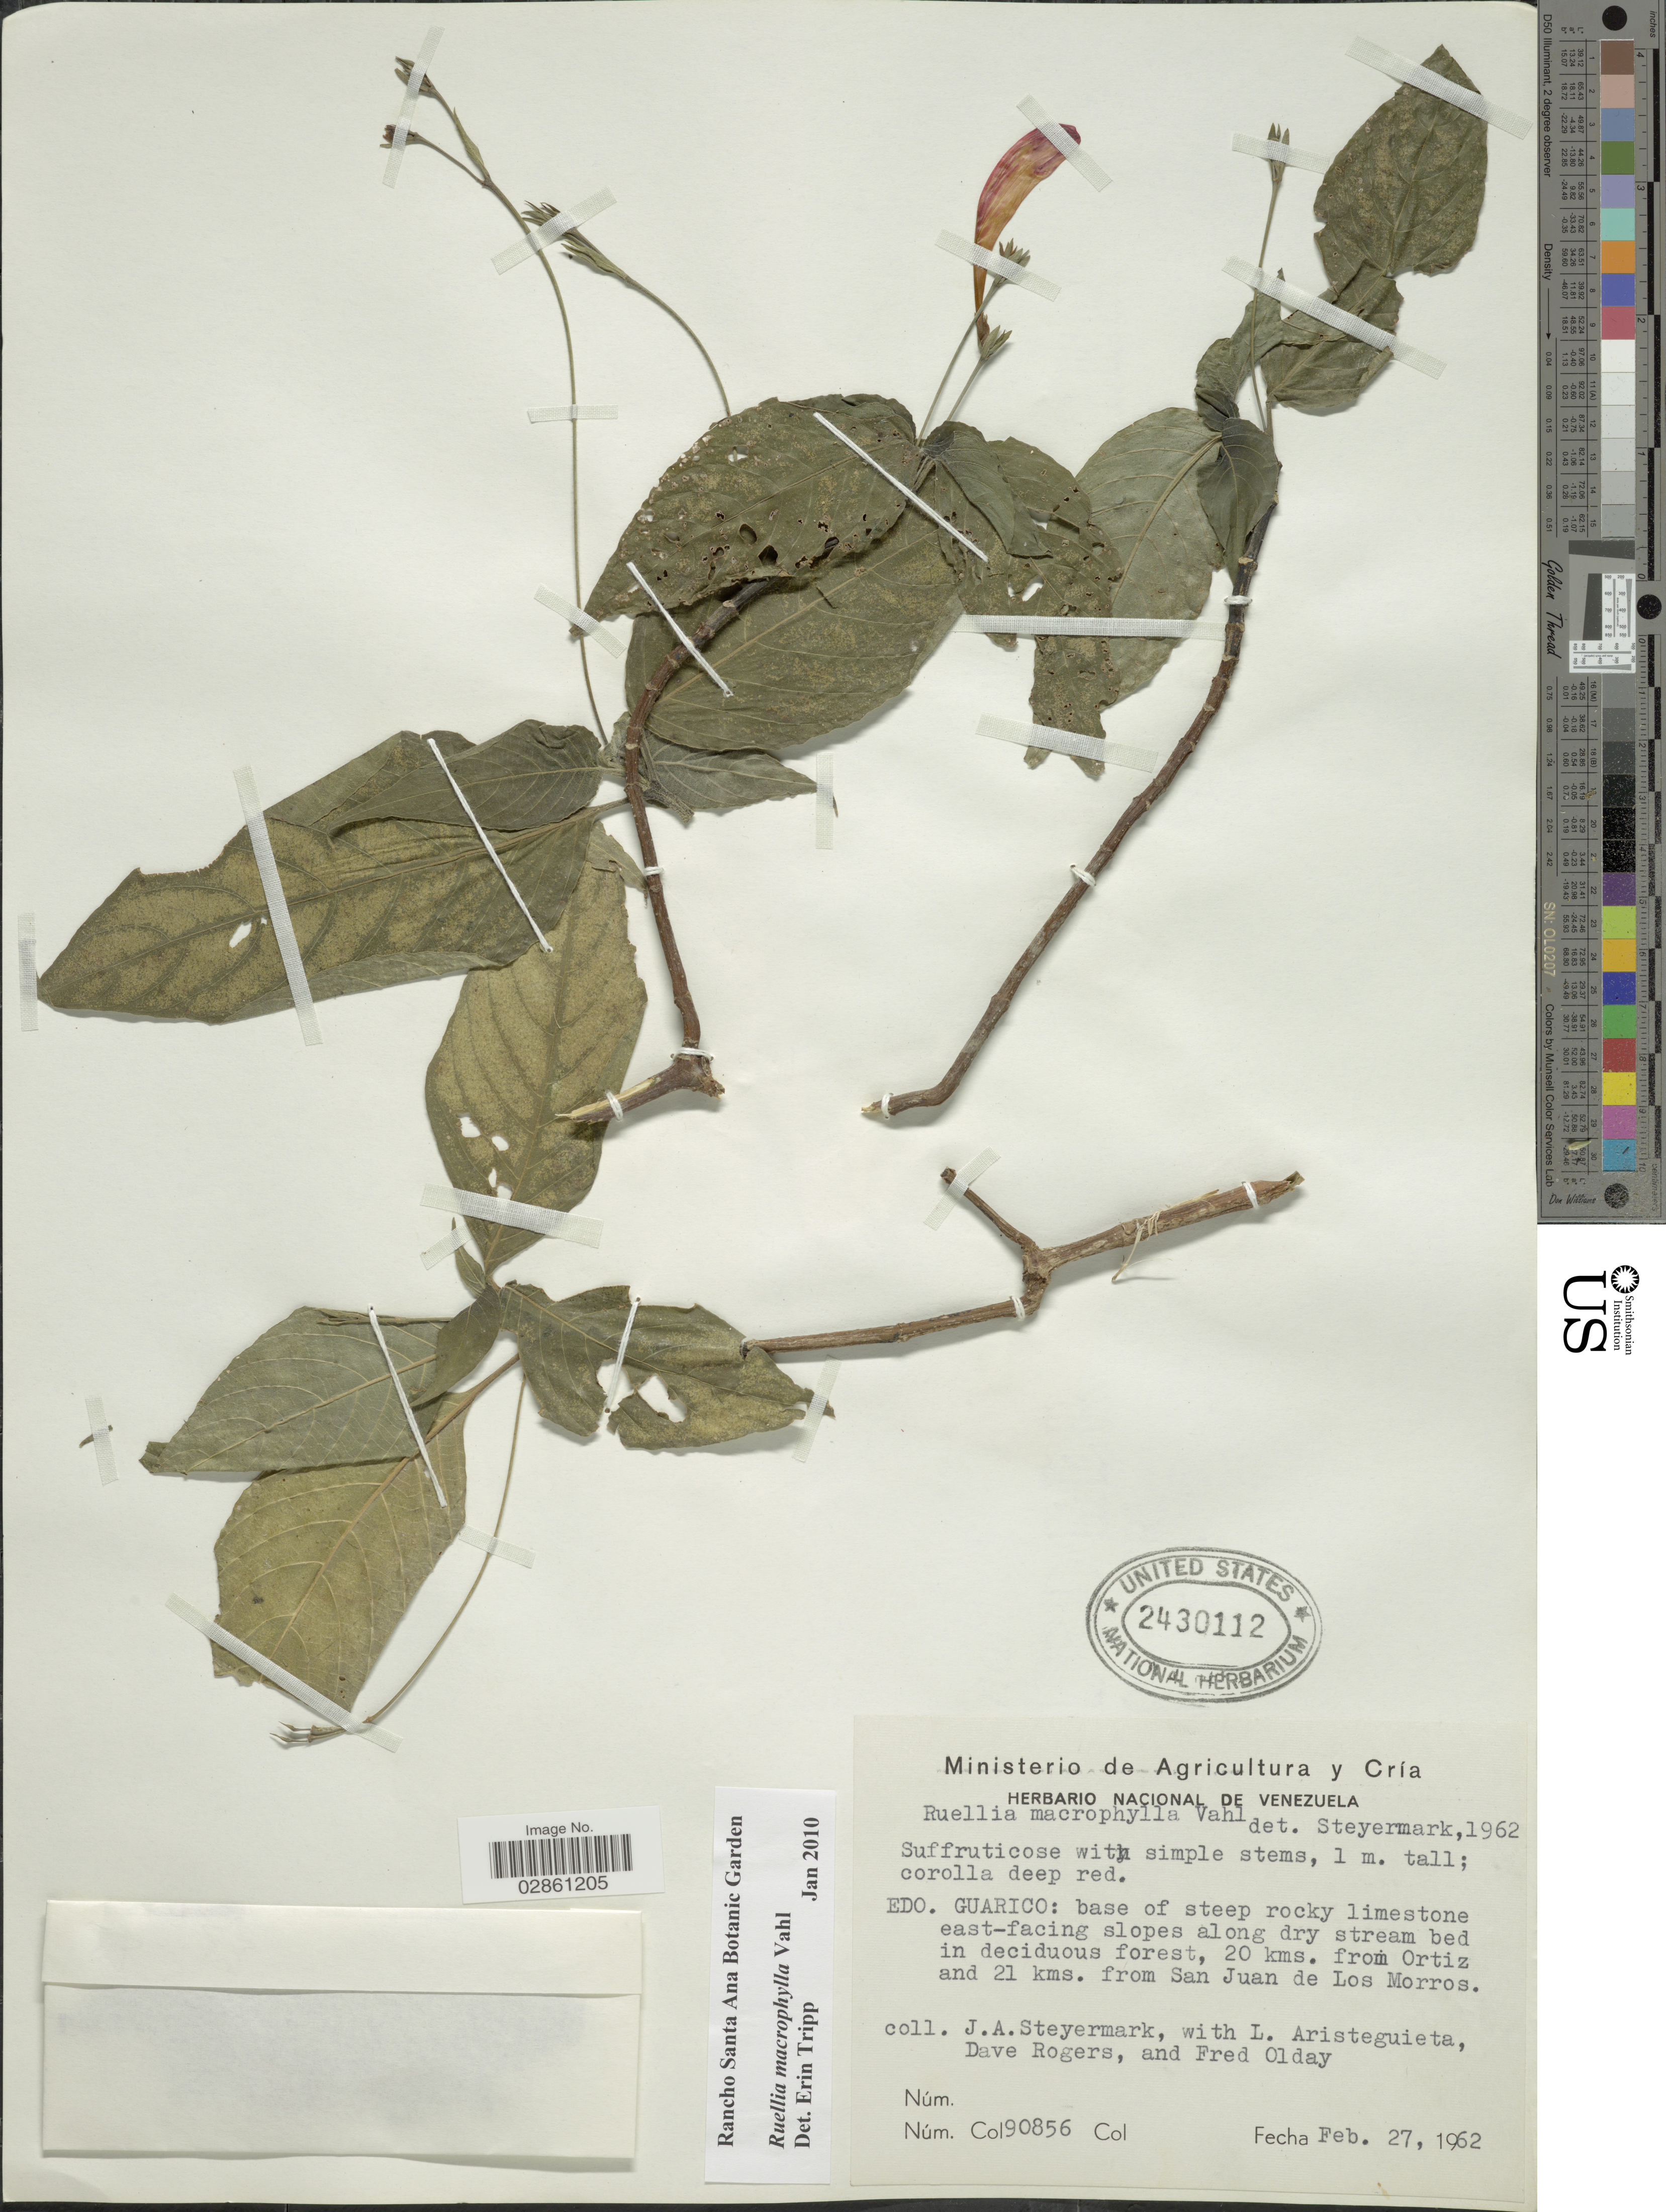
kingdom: Plantae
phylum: Tracheophyta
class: Magnoliopsida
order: Lamiales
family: Acanthaceae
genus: Ruellia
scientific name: Ruellia macrophylla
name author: Vahl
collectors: J. Steyermark, L. Aristeguieta, D. Rogers & F. Olday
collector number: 90856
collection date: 1962-02-27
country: Venezuela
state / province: Guárico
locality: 20 kms. from Ortiz and 21 kms. from San Juan de Los Morros.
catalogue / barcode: US 2430112